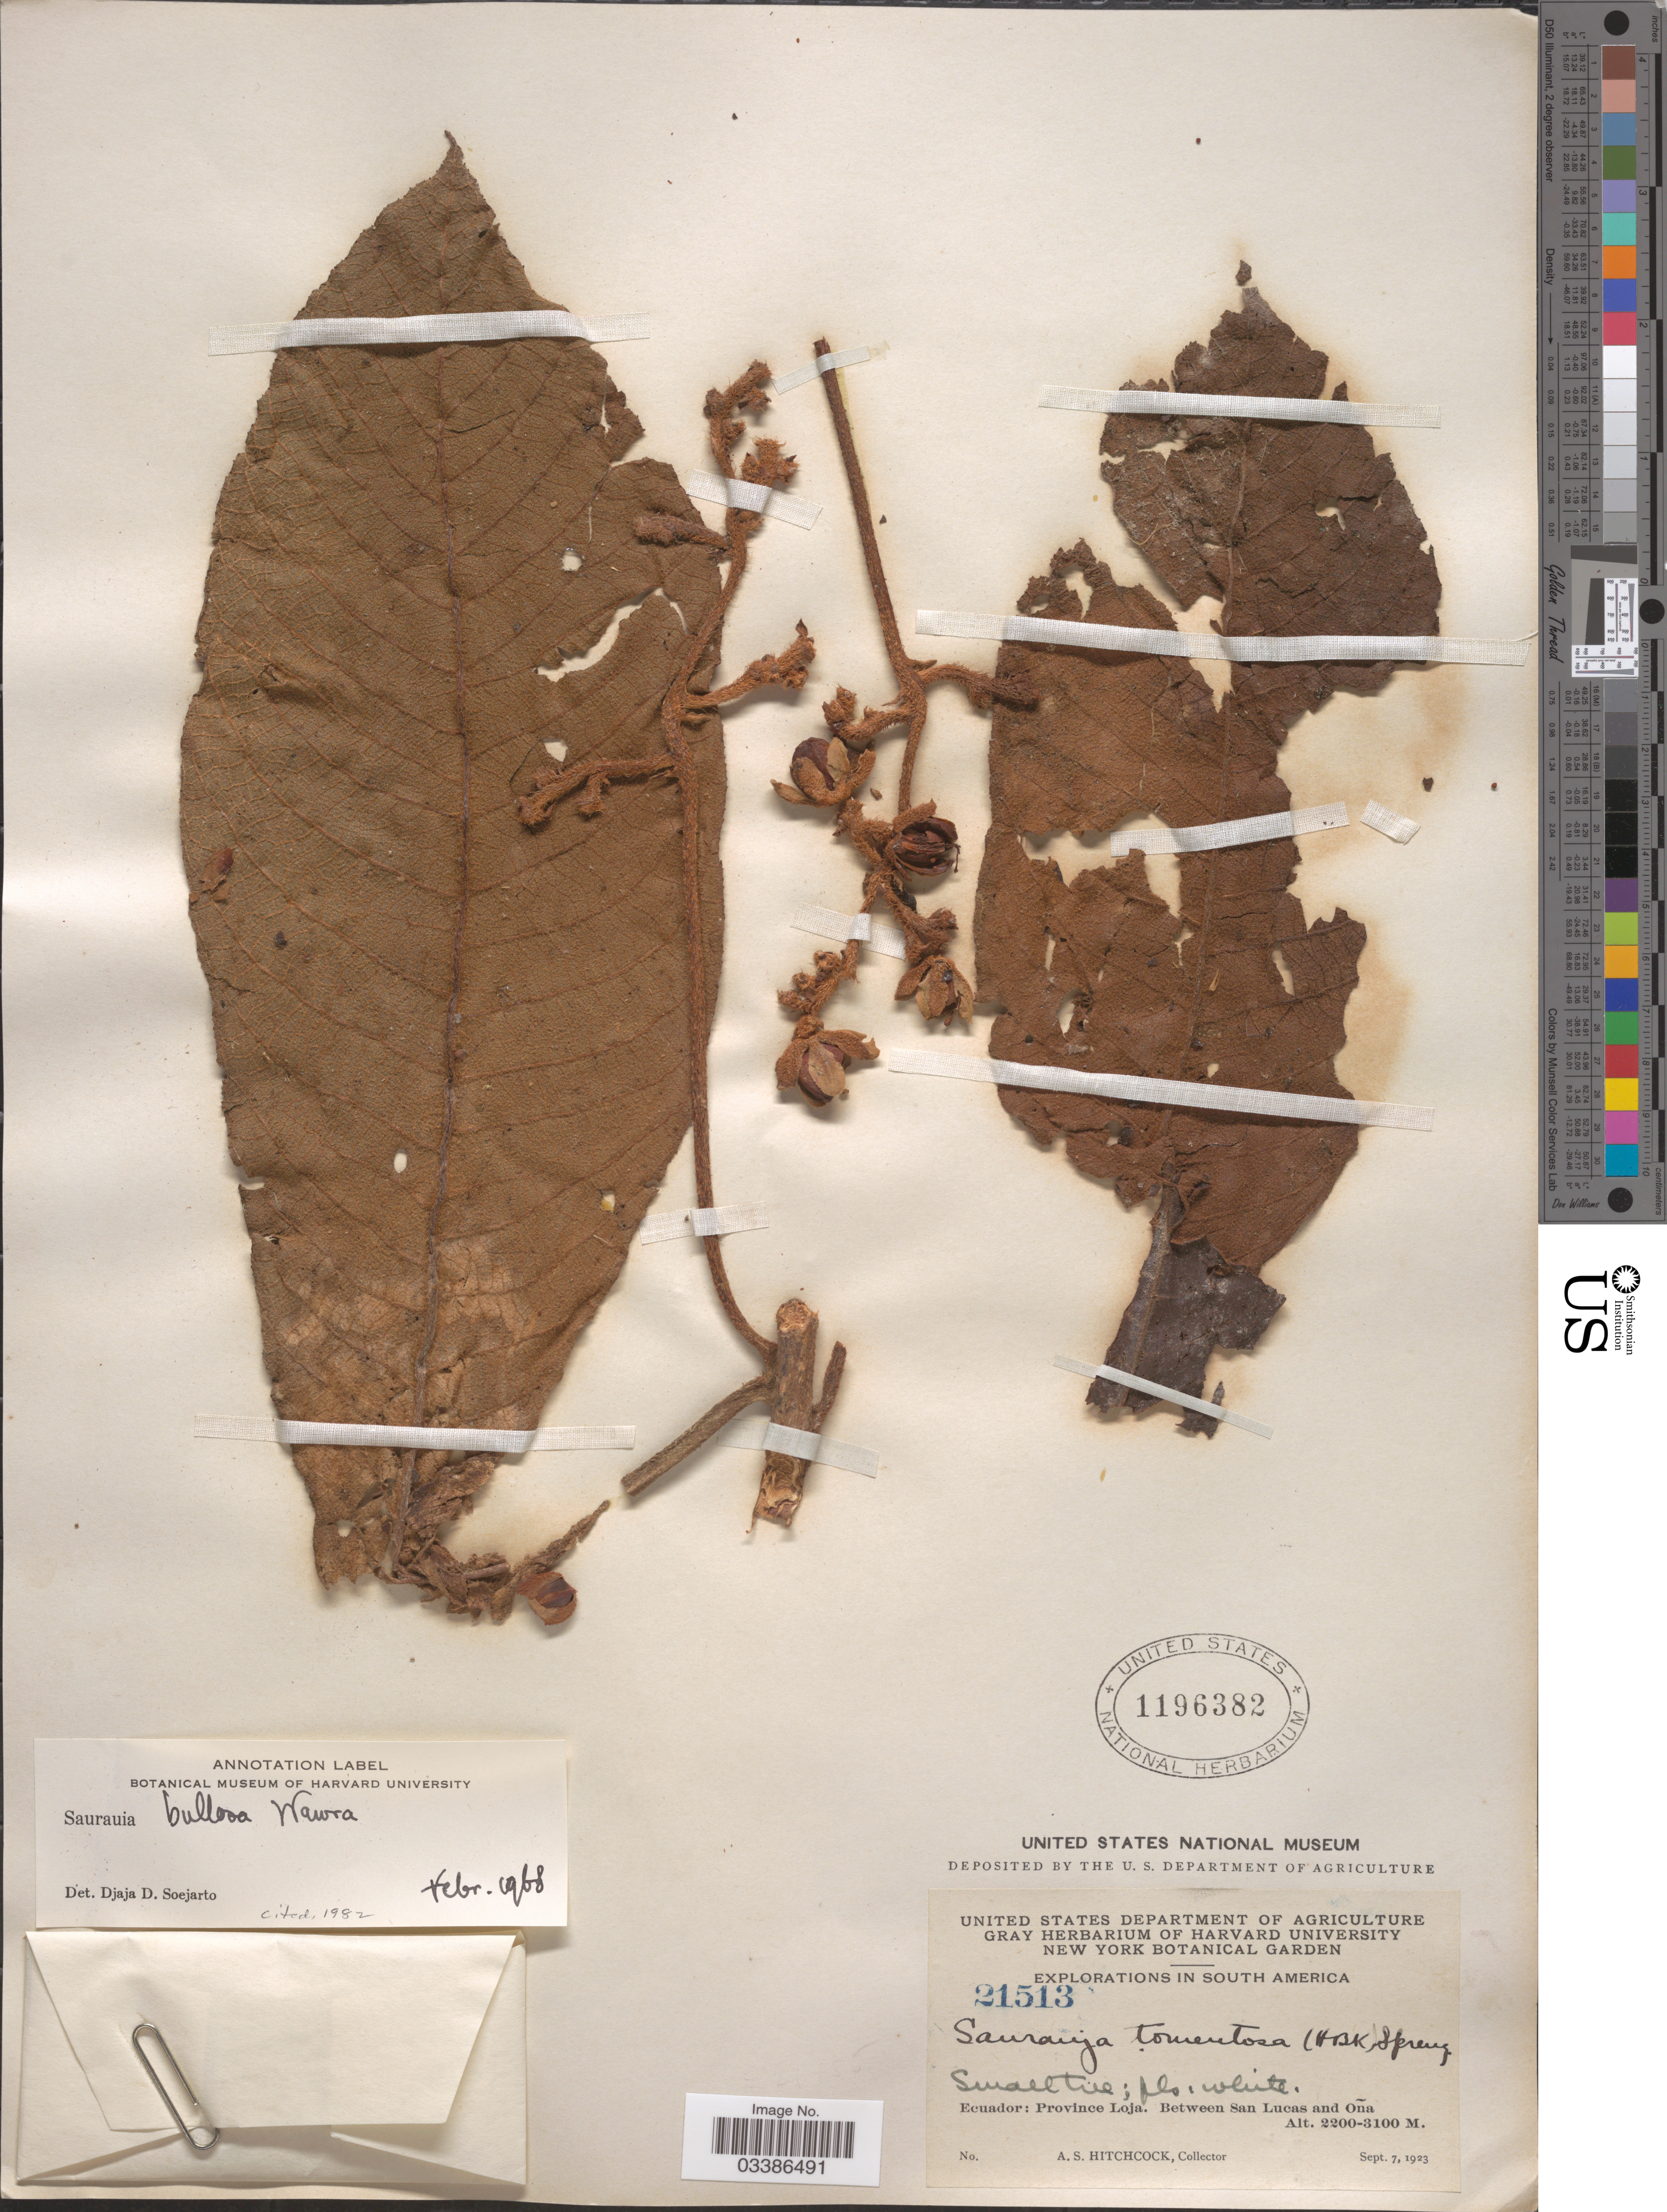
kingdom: Plantae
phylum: Tracheophyta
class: Magnoliopsida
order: Ericales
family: Actinidiaceae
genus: Saurauia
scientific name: Saurauia bullosa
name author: Wawra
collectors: A. S. Hitchcock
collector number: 21513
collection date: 1923-09-07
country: Ecuador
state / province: Loja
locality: Between San Lucas and Oña.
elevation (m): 2200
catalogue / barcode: US 1196382